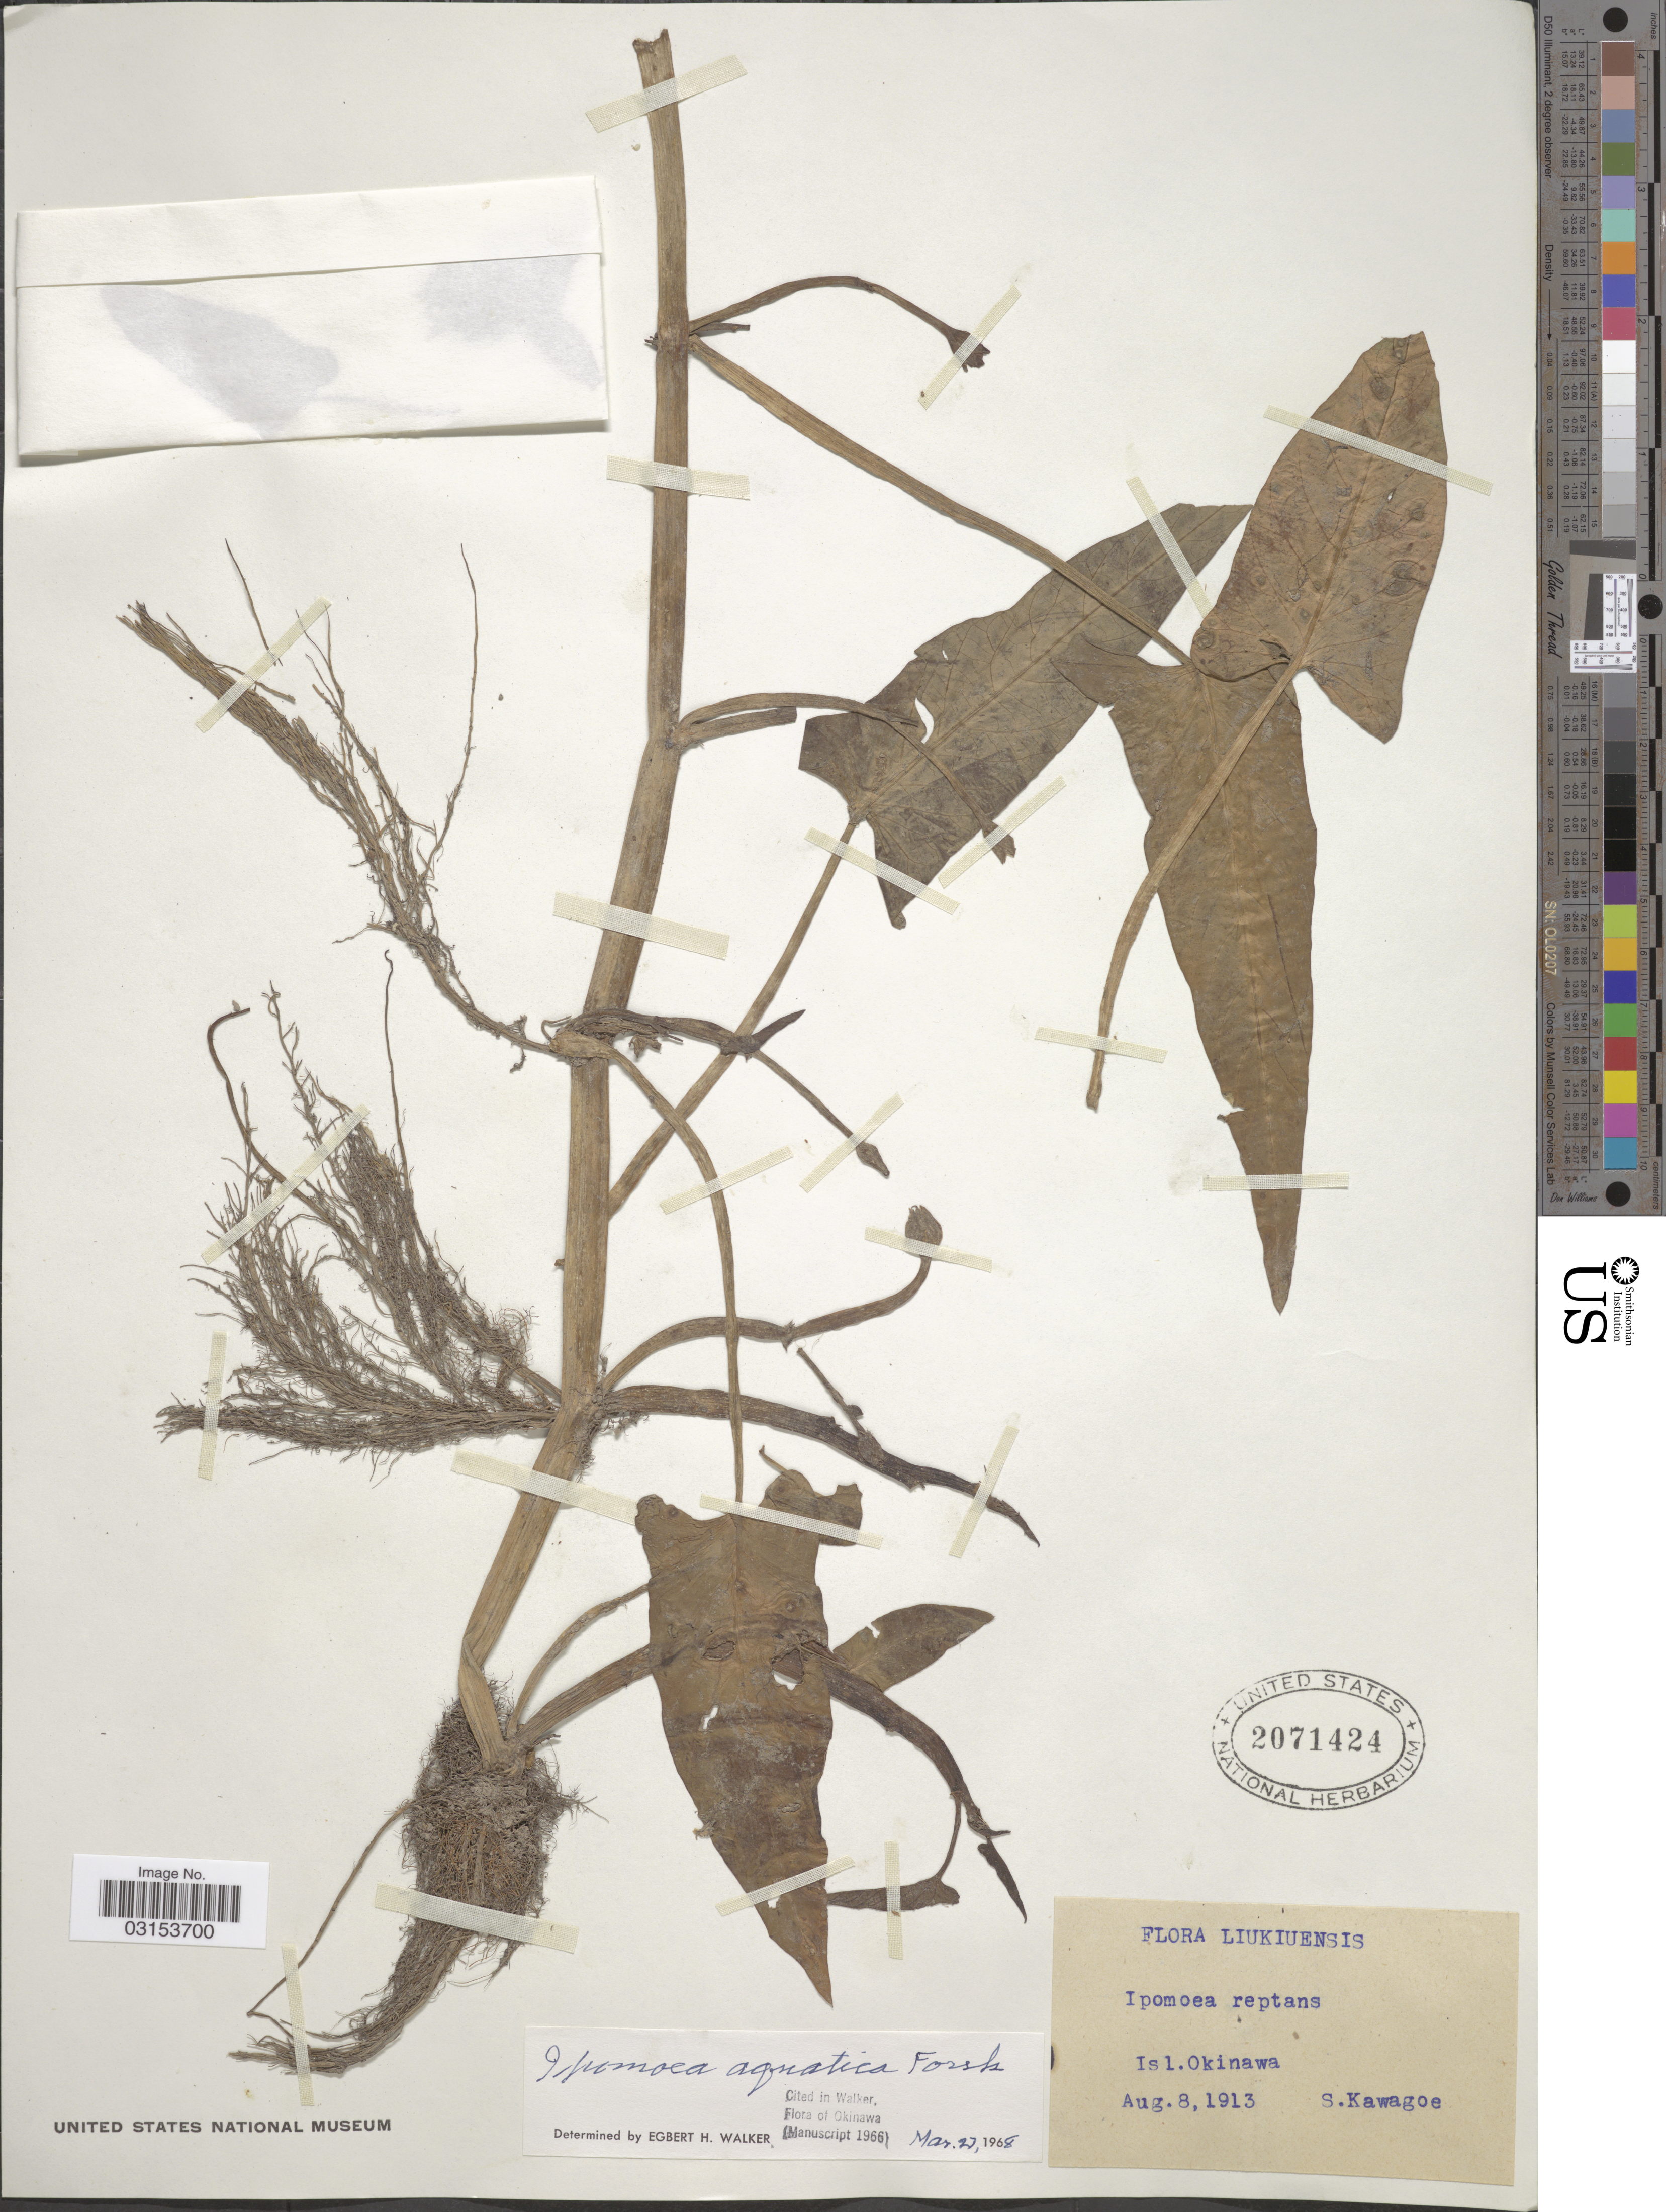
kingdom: Plantae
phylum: Tracheophyta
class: Magnoliopsida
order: Solanales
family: Convolvulaceae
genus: Ipomoea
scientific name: Ipomoea aquatica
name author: Forssk.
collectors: S. Kawagoe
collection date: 1913-08-08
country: Japan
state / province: Okinawa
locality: Liukiuensis.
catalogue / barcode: US 2071424